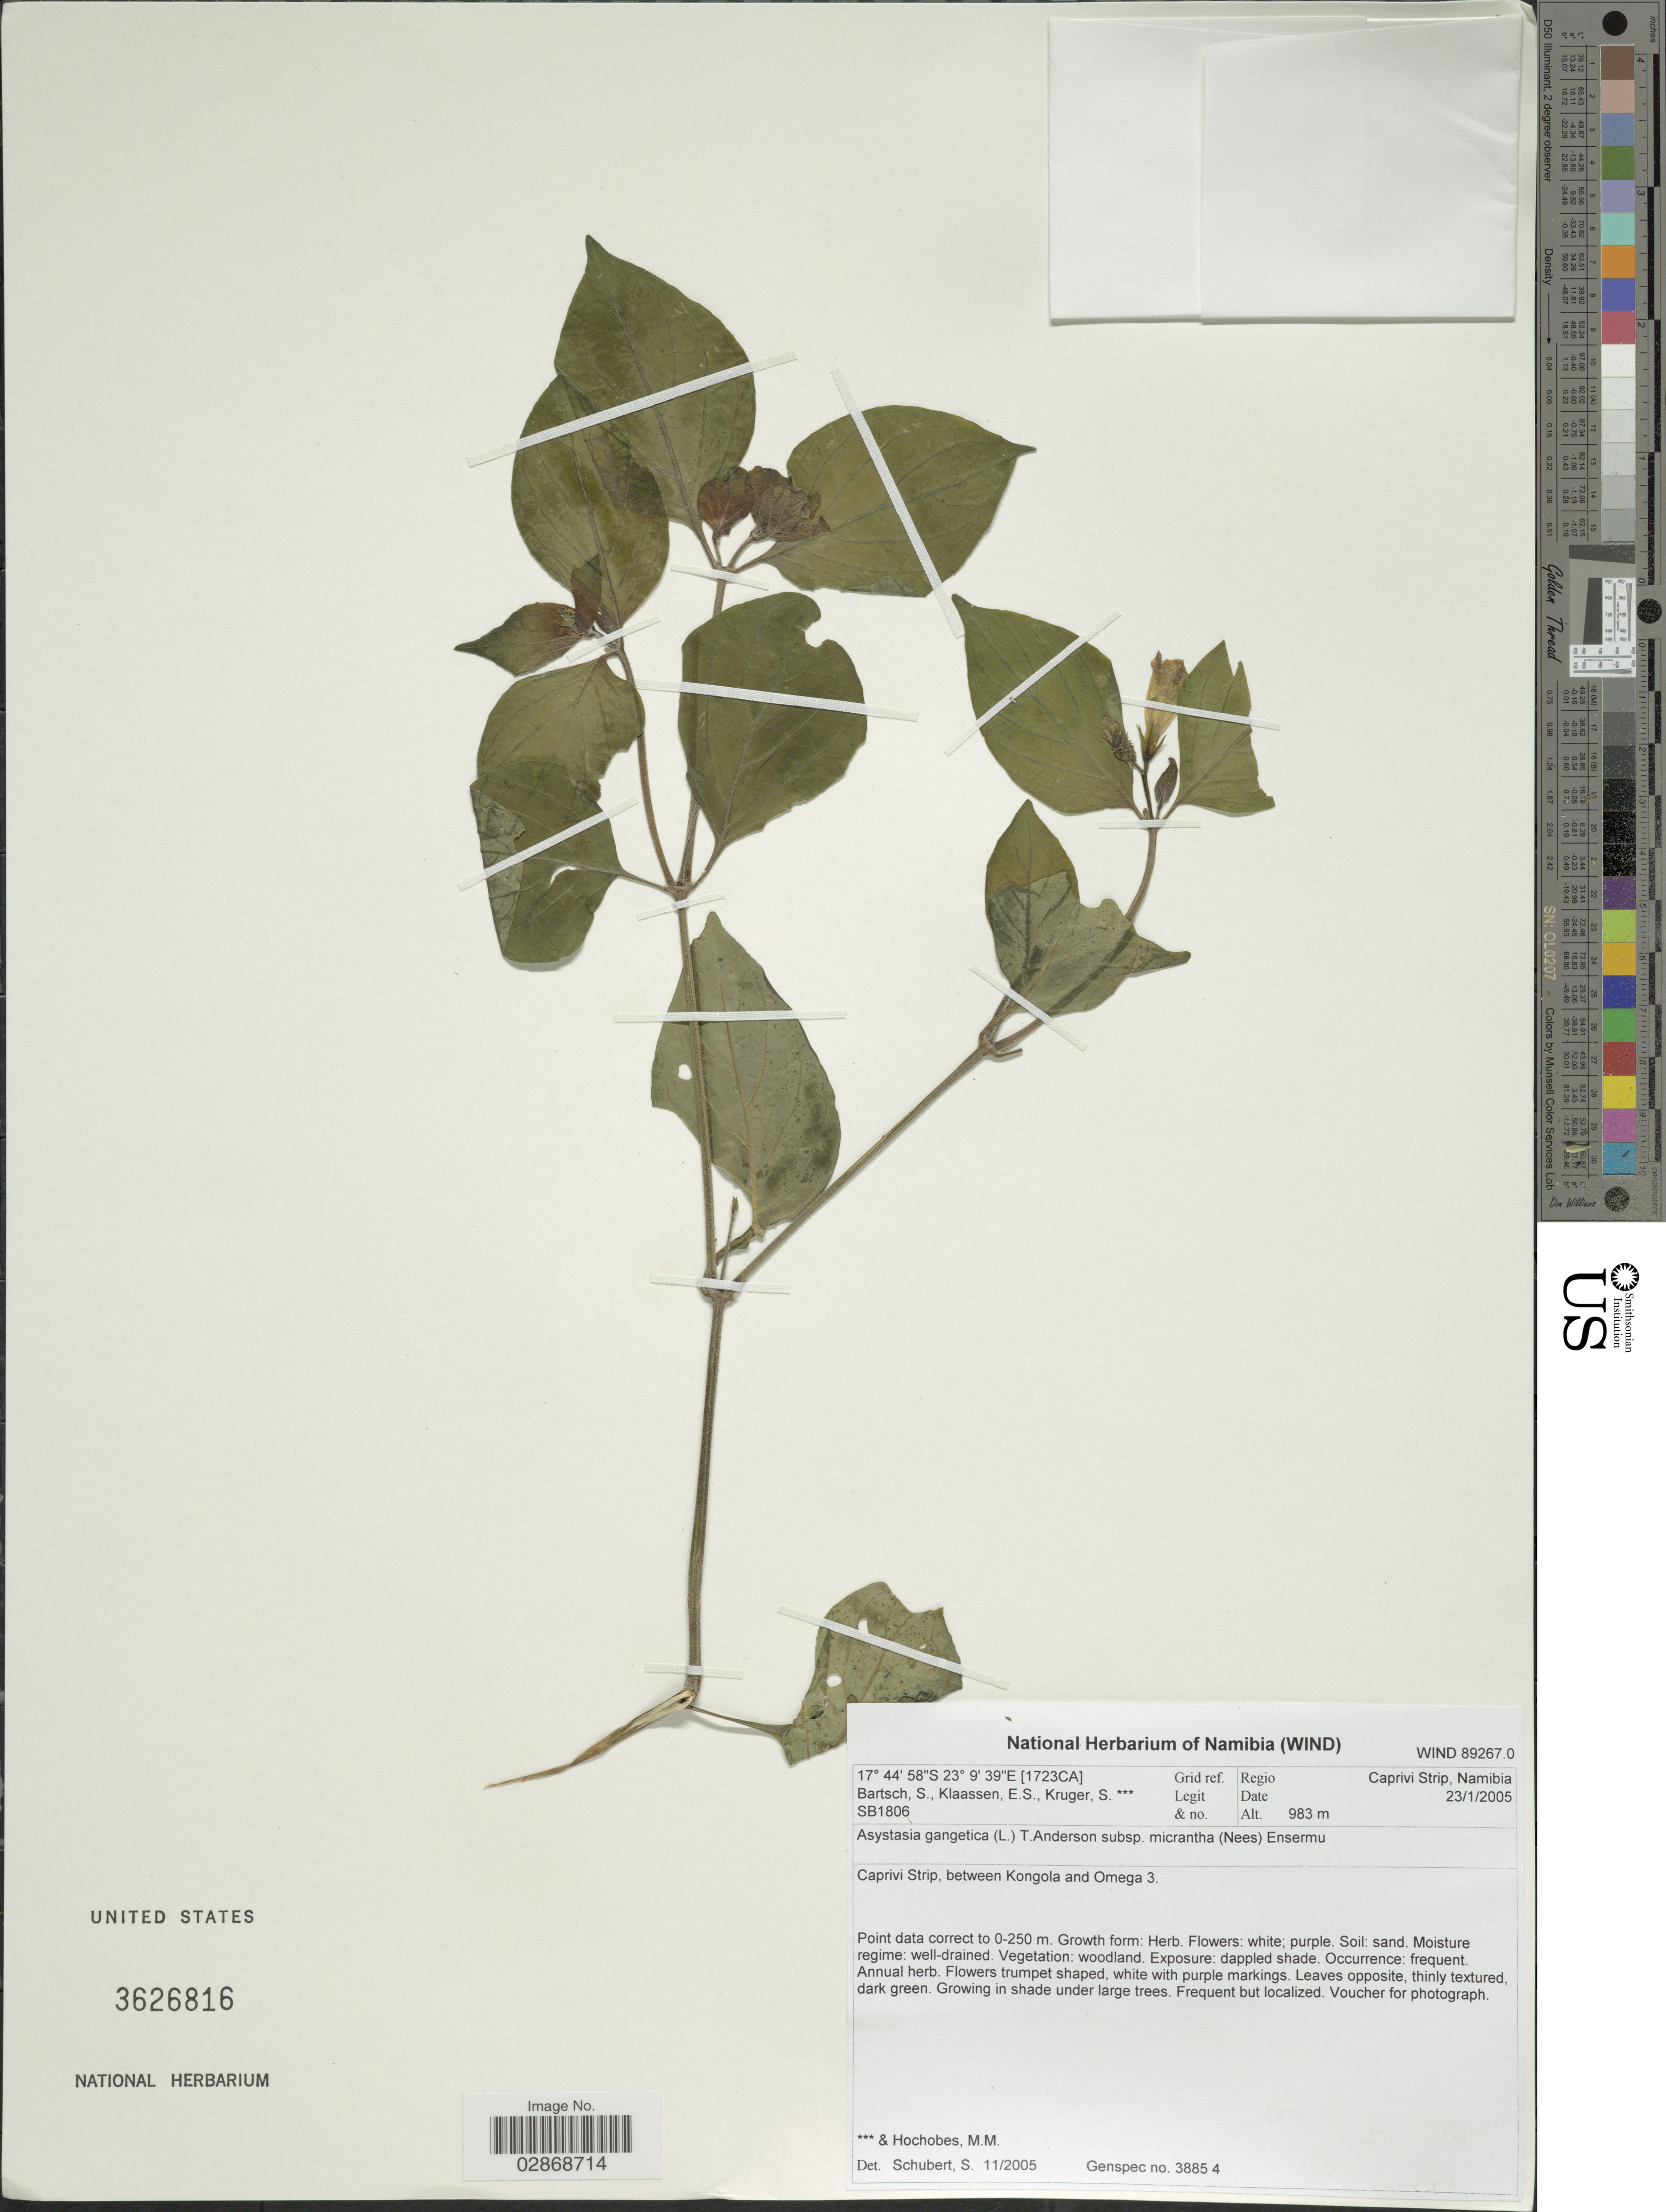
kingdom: Plantae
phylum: Tracheophyta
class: Magnoliopsida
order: Lamiales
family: Acanthaceae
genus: Asystasia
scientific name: Asystasia gangetica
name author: (L.) T. Anderson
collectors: S. Bartsch, E. S. Klaassen, S. Kruger & M. Hochobes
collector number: SB1806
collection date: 2005-01-23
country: Namibia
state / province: Caprivi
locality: [1723CA] Grid ref. Regio Caprivi Strip. Caprivi Strip, between Kongola and Omega 3.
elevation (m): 983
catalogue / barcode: US 3626816